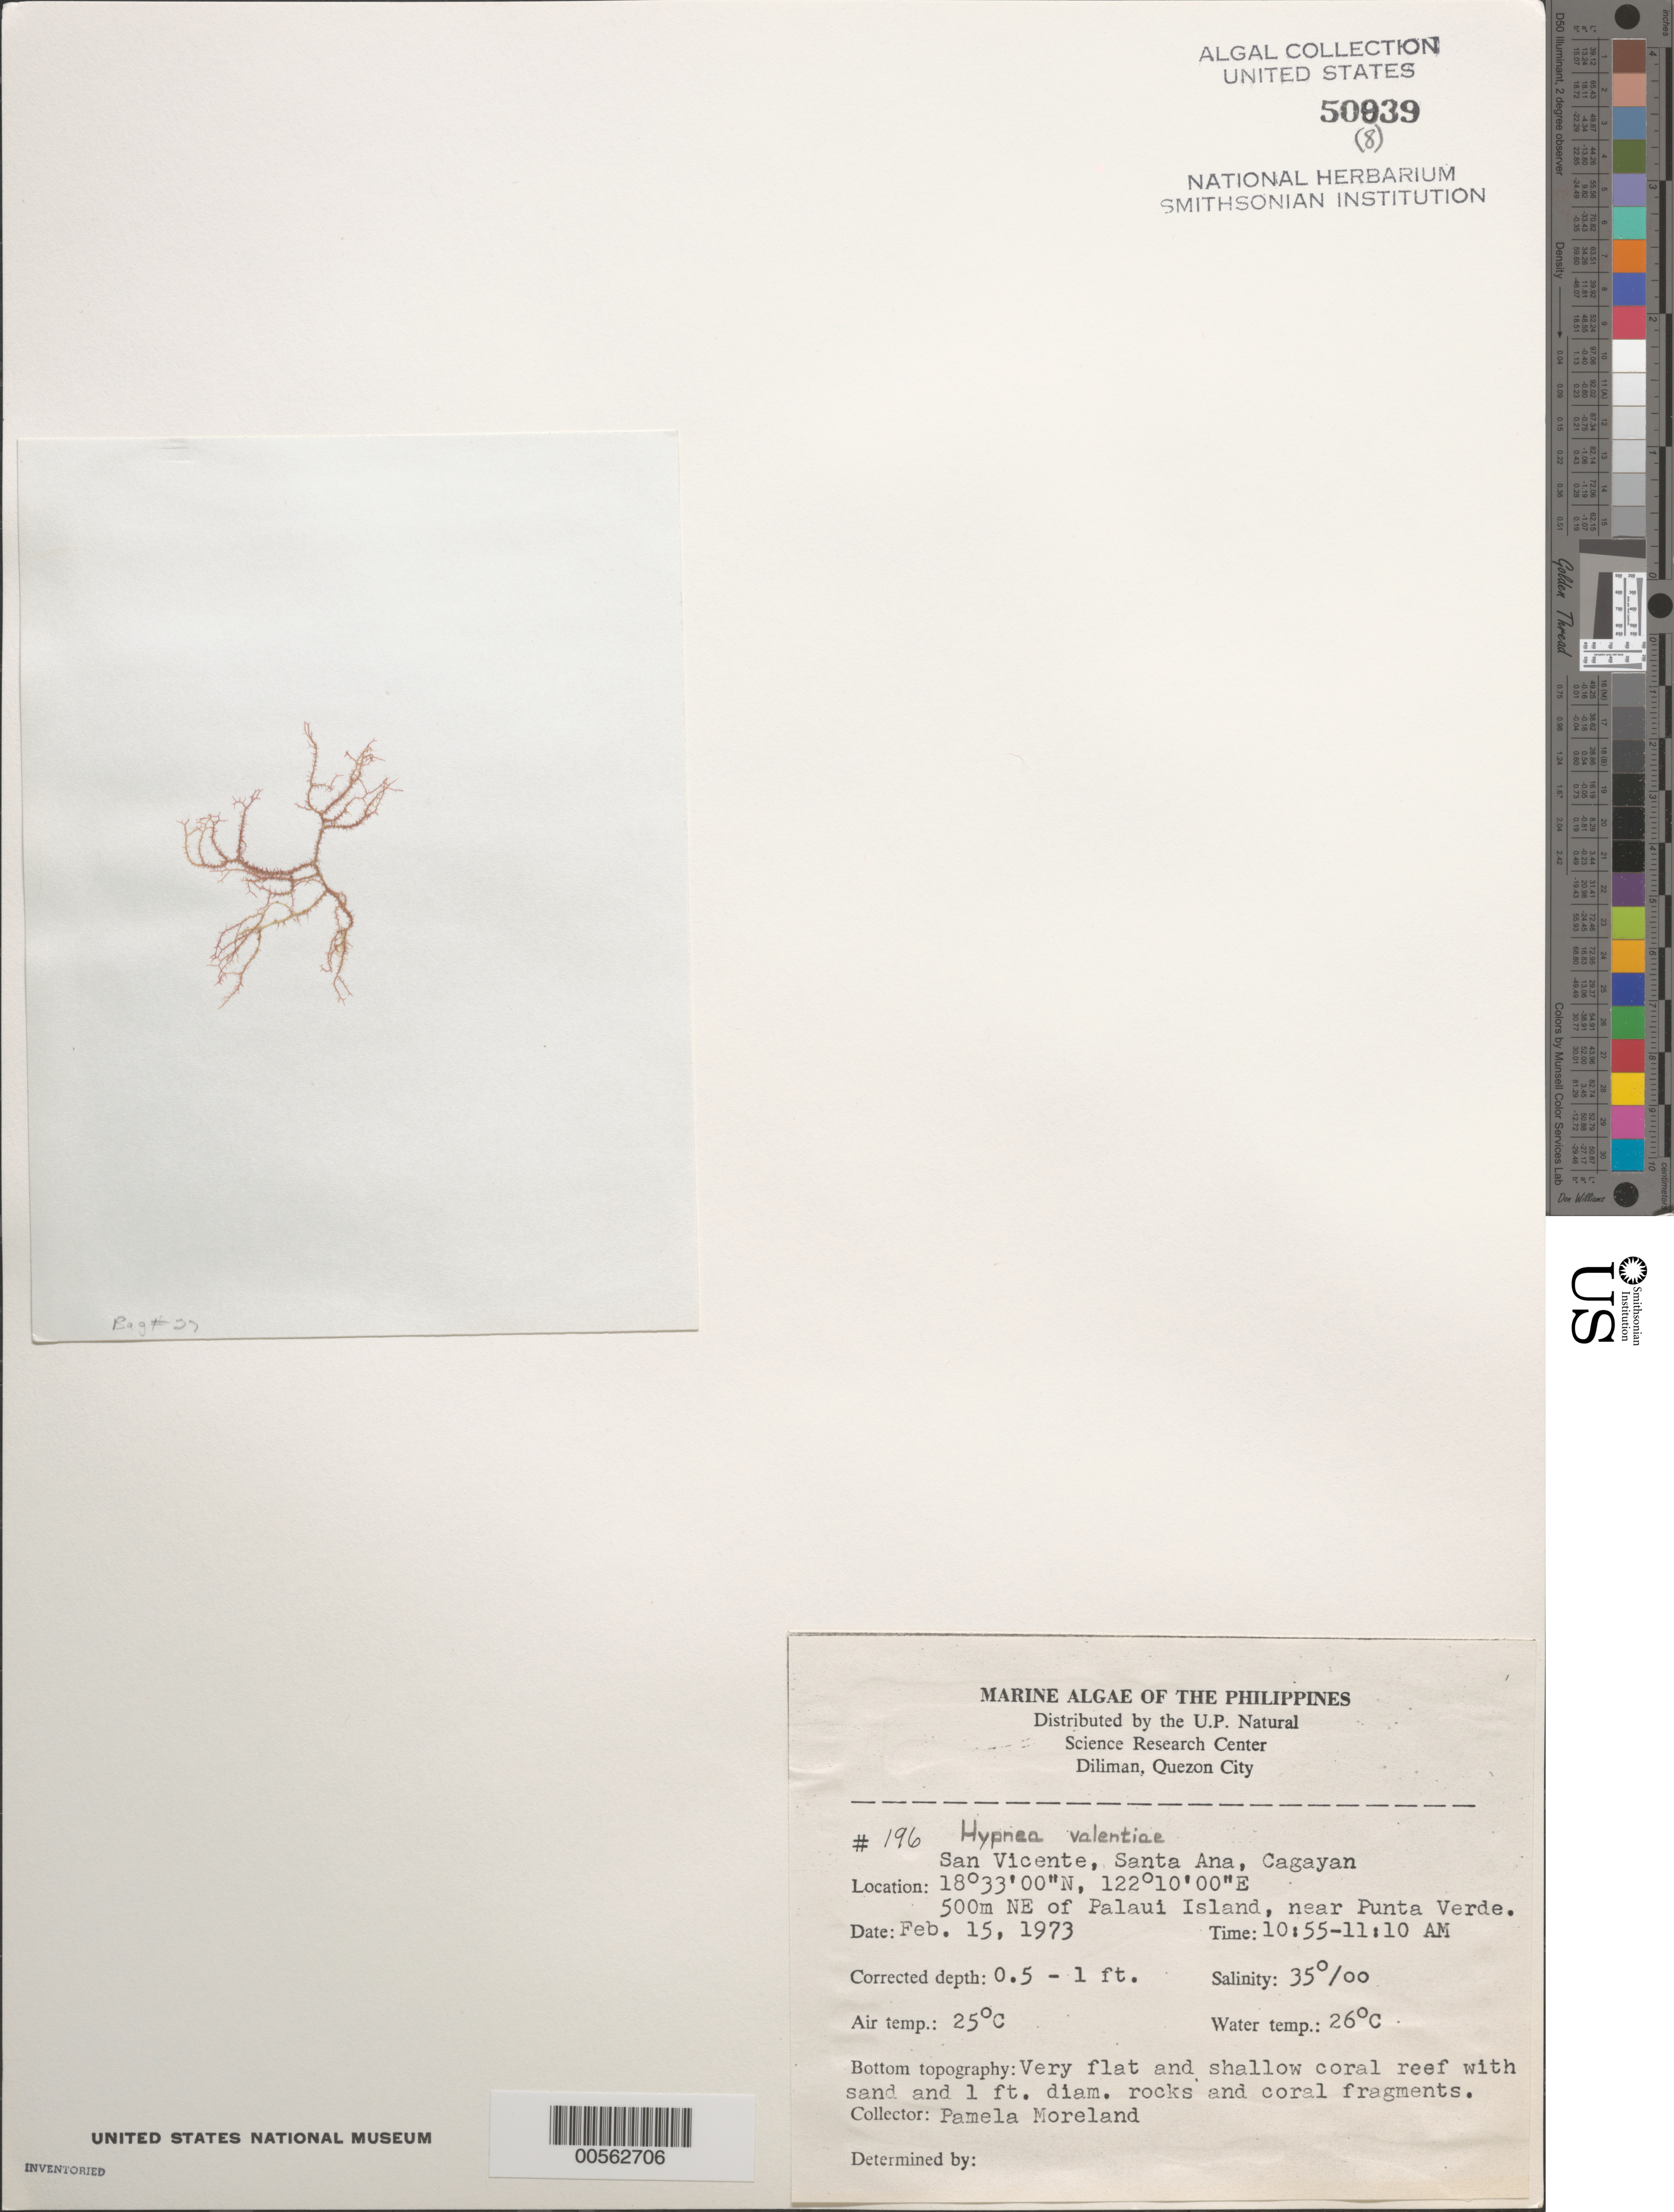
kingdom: Plantae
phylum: Rhodophyta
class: Florideophyceae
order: Gigartinales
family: Cystocloniaceae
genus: Hypnea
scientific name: Hypnea valentiae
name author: (Turner) Mont.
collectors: P. Moreland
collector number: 196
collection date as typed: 15 Feb 1973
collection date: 1973-02-15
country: Philippines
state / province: Cagayan Valley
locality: San vicente, northeast of palaui near punta verde, santa ana, cagayan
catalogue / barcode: US 50839